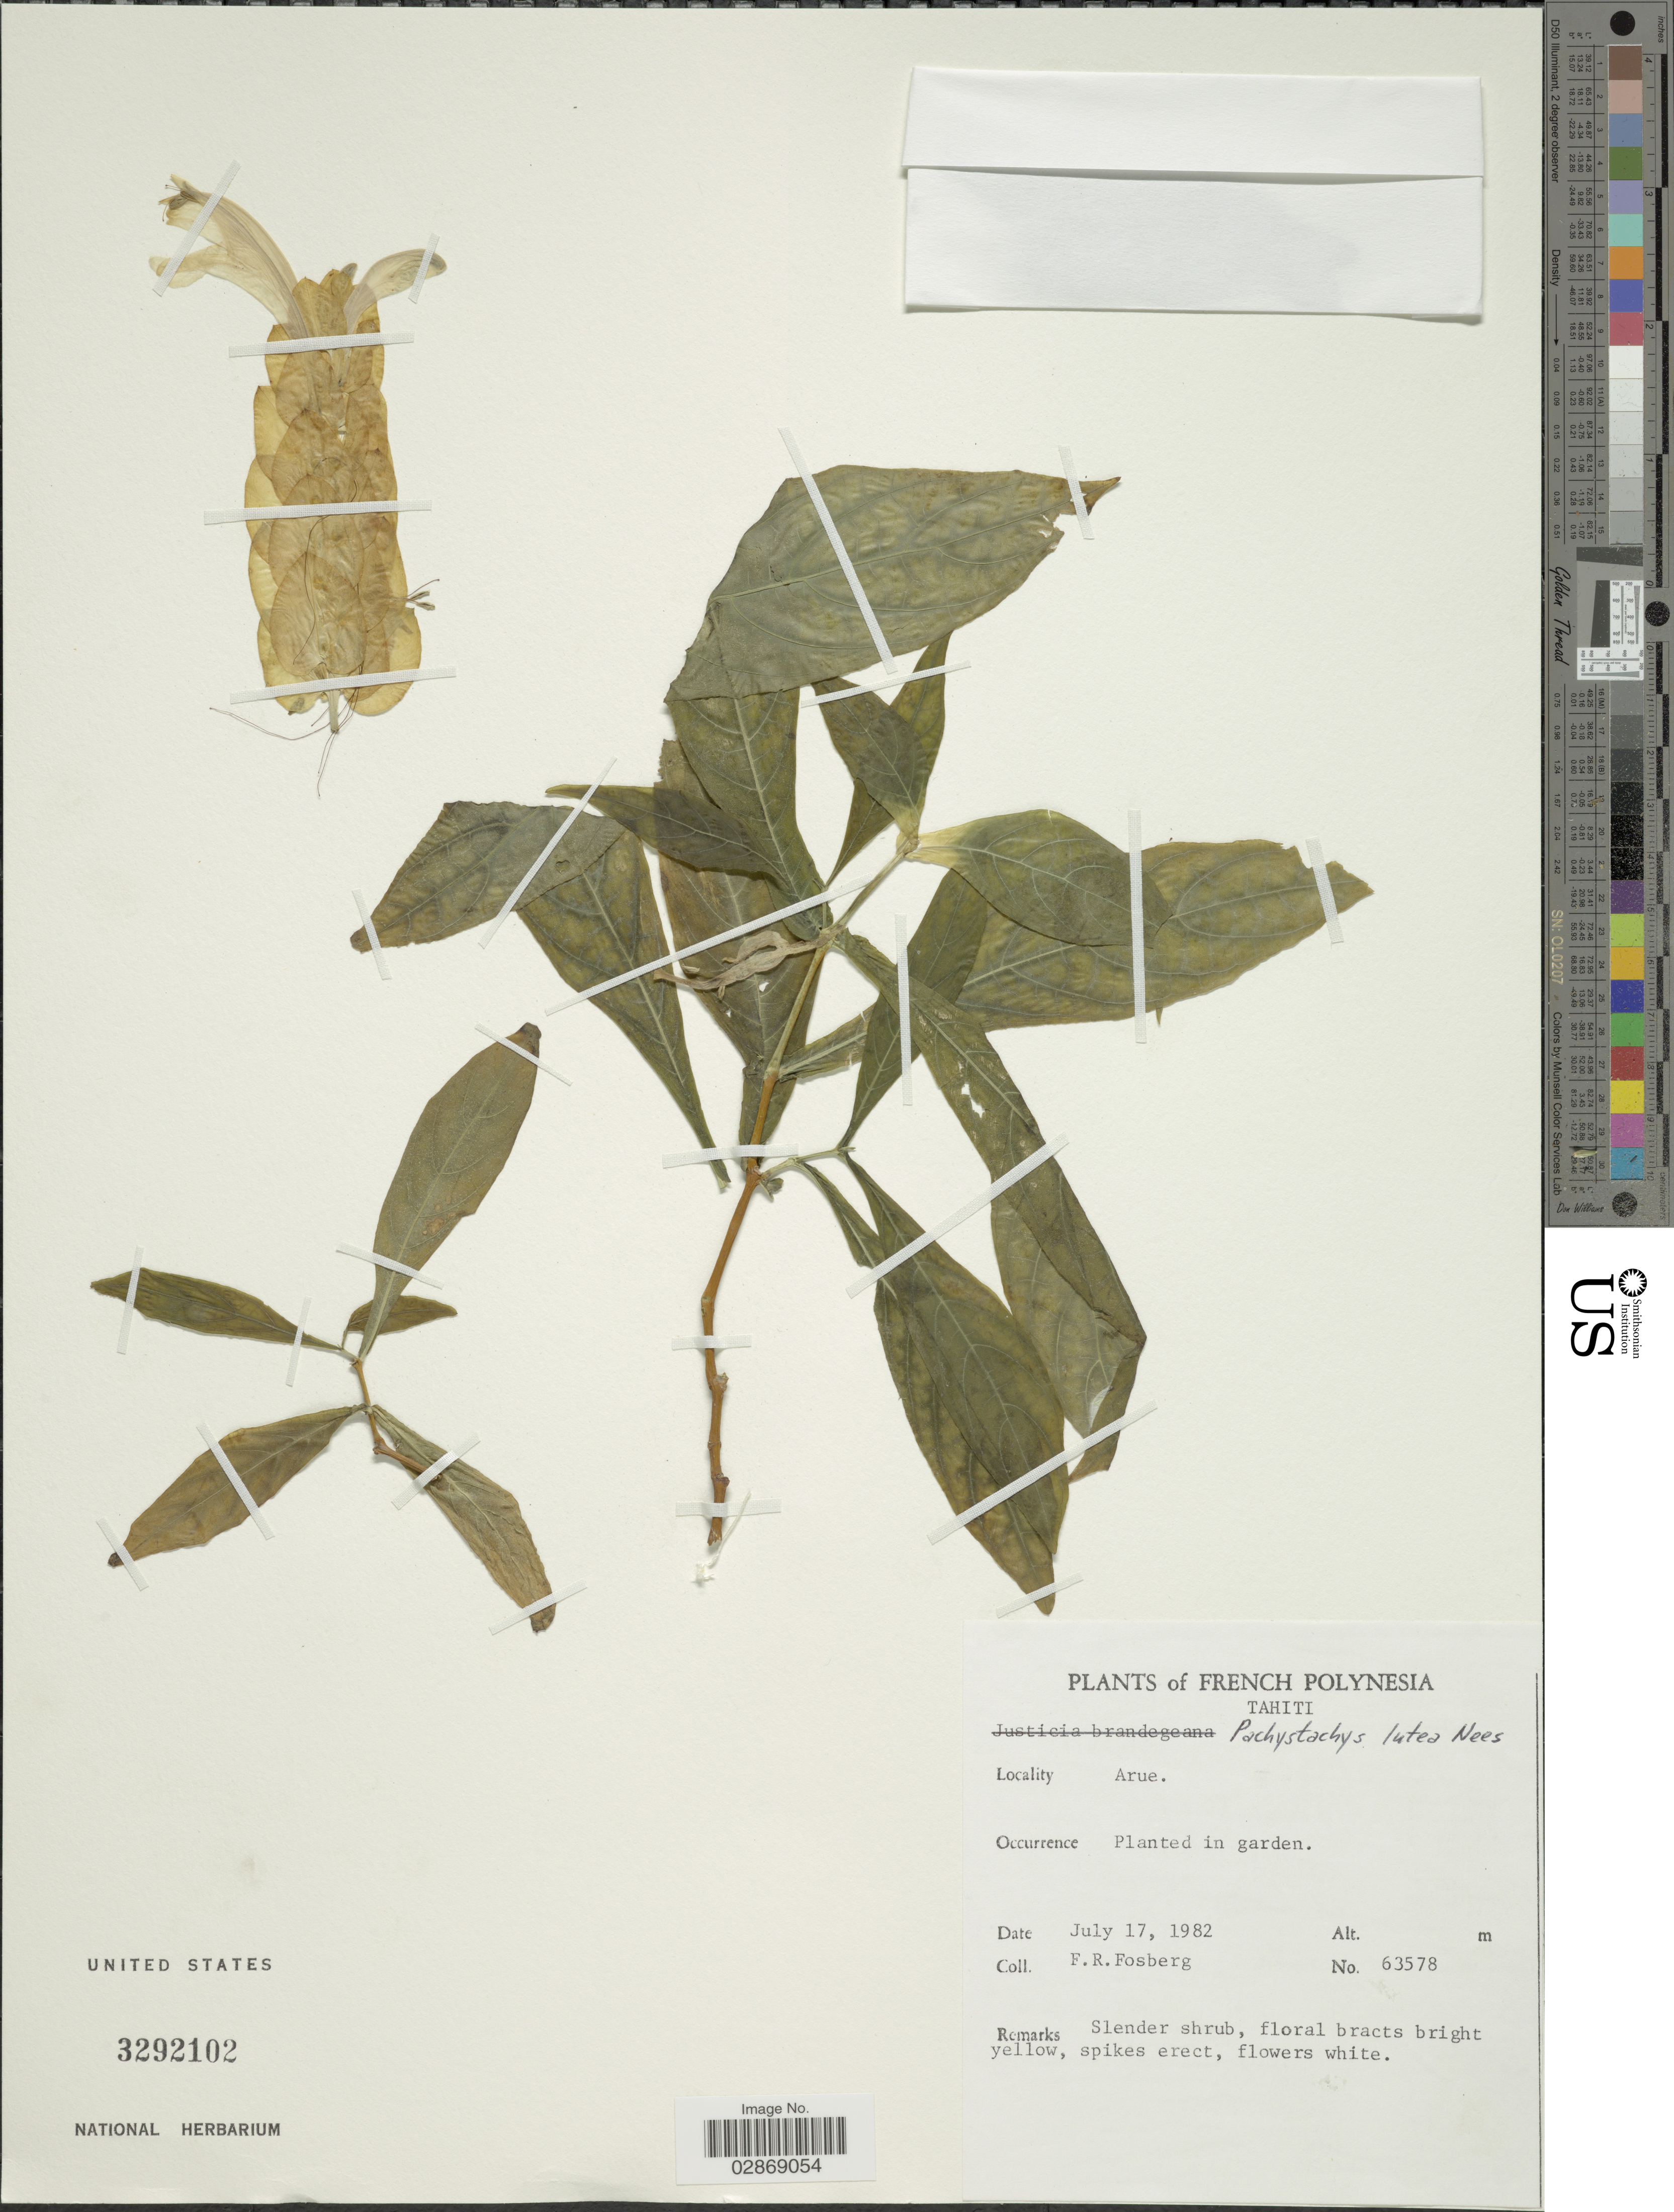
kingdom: Plantae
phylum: Tracheophyta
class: Magnoliopsida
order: Lamiales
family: Acanthaceae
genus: Pachystachys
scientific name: Pachystachys lutea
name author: Nees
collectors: F. R. Fosberg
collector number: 63578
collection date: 1982-07-17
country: French Polynesia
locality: Tahiti. Arue.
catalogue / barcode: US 3292102